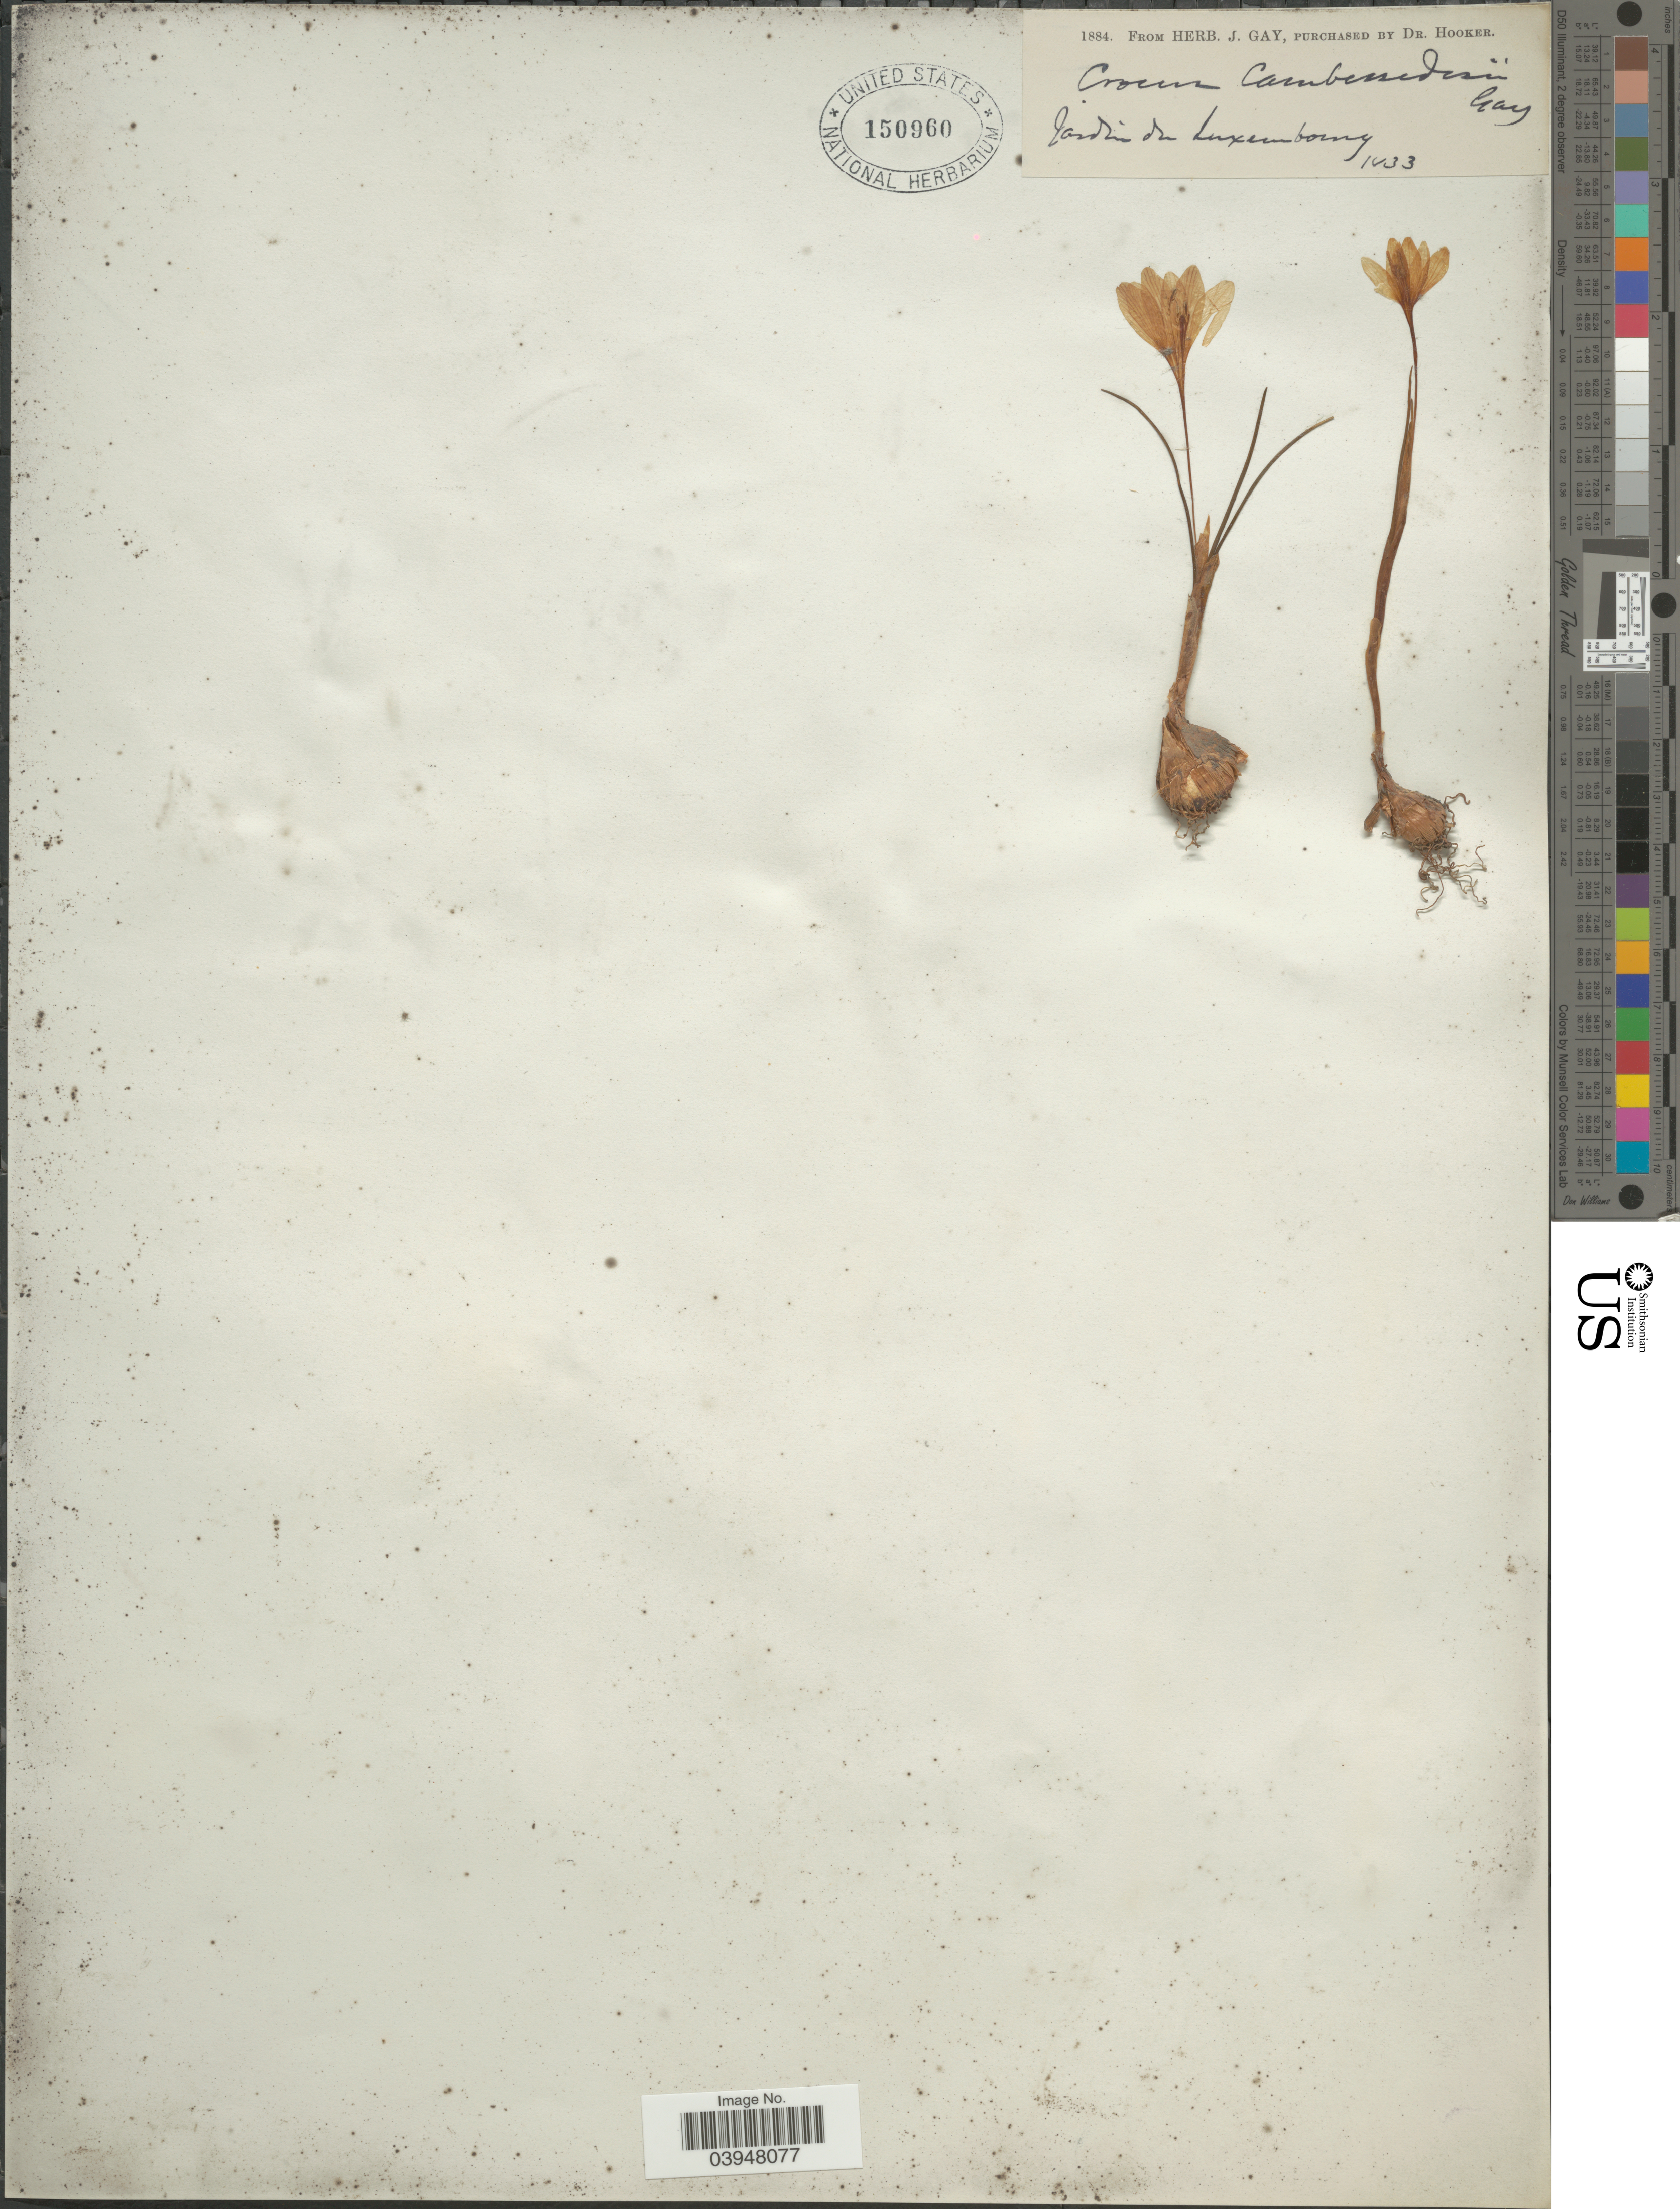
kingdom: Plantae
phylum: Tracheophyta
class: Liliopsida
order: Asparagales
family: Iridaceae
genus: Crocus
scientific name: Crocus cambessedesii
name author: J. Gay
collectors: ex herb. J. Gay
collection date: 1833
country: Luxembourg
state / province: Luxembourg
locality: Jardin de Luxembourg.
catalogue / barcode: US 150960